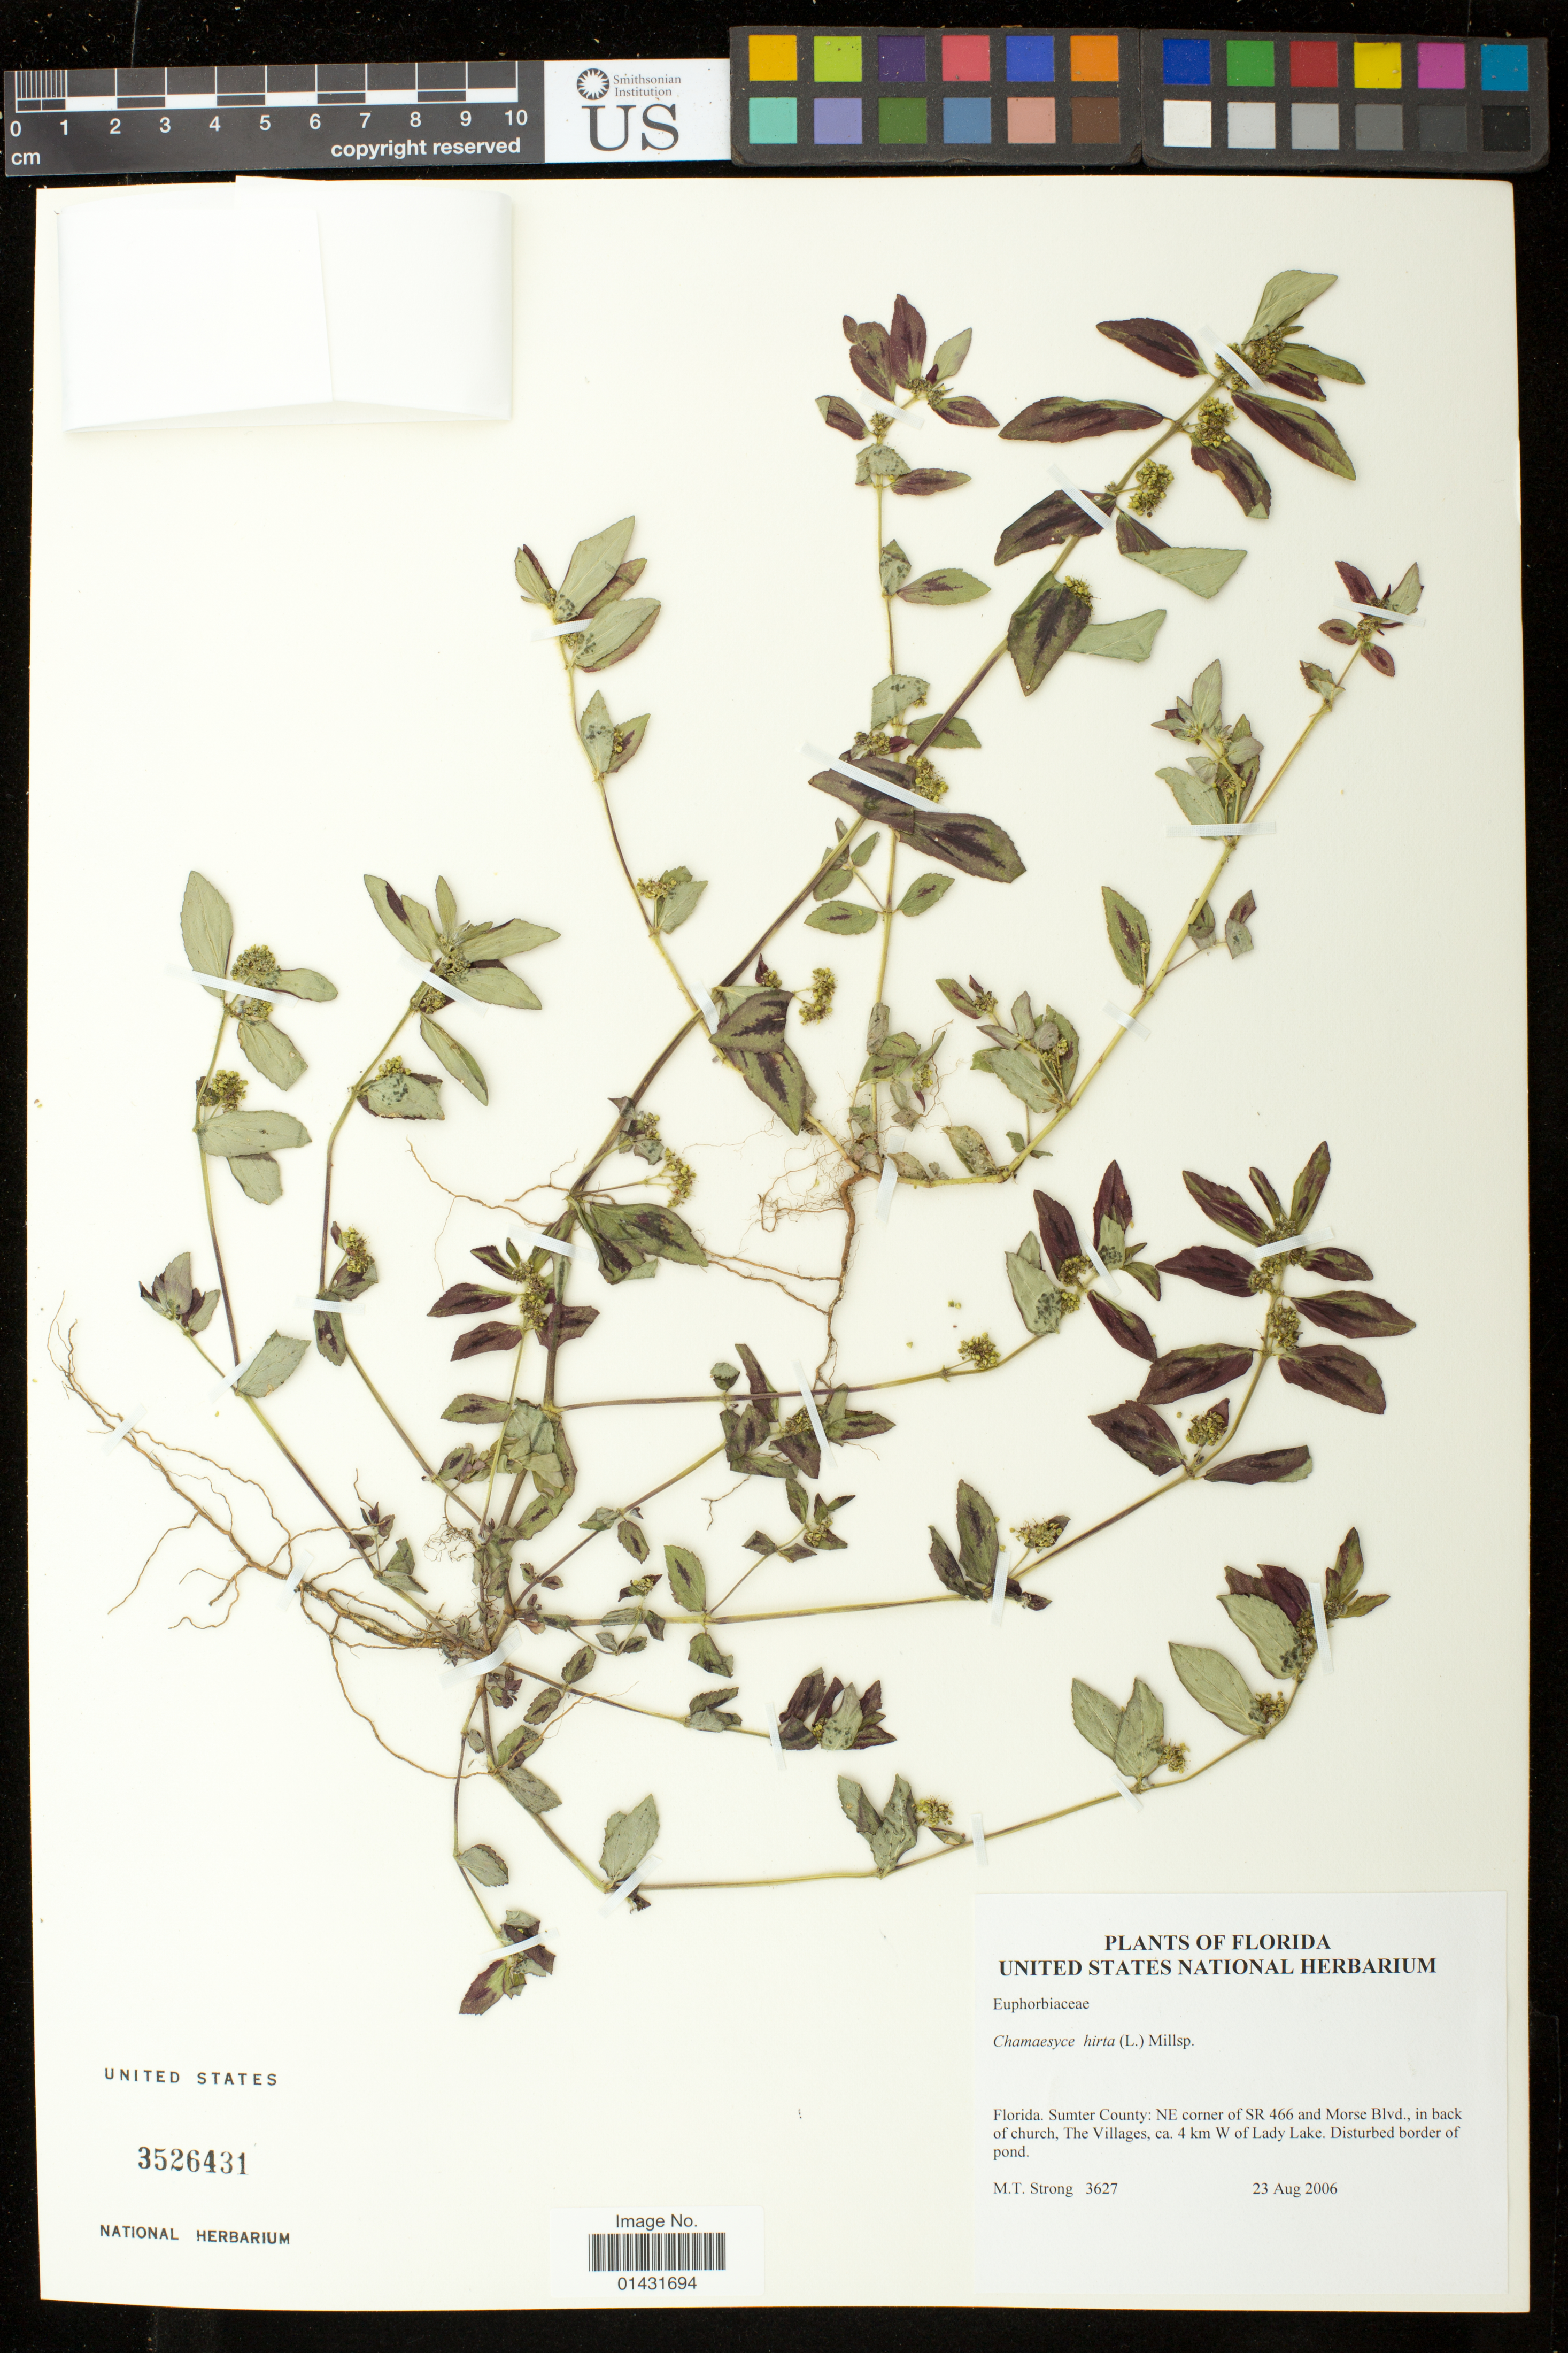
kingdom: Plantae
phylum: Tracheophyta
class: Magnoliopsida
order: Malpighiales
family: Euphorbiaceae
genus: Euphorbia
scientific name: Euphorbia hirta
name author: L.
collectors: M. T. Strong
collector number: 3627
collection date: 2006-08-23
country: United States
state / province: Florida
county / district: Sumter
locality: NE corner of SR 466 and Morse Blvd., in back of church, The Villages, ca. 4 km W of Lady Lake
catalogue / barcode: US 3526431